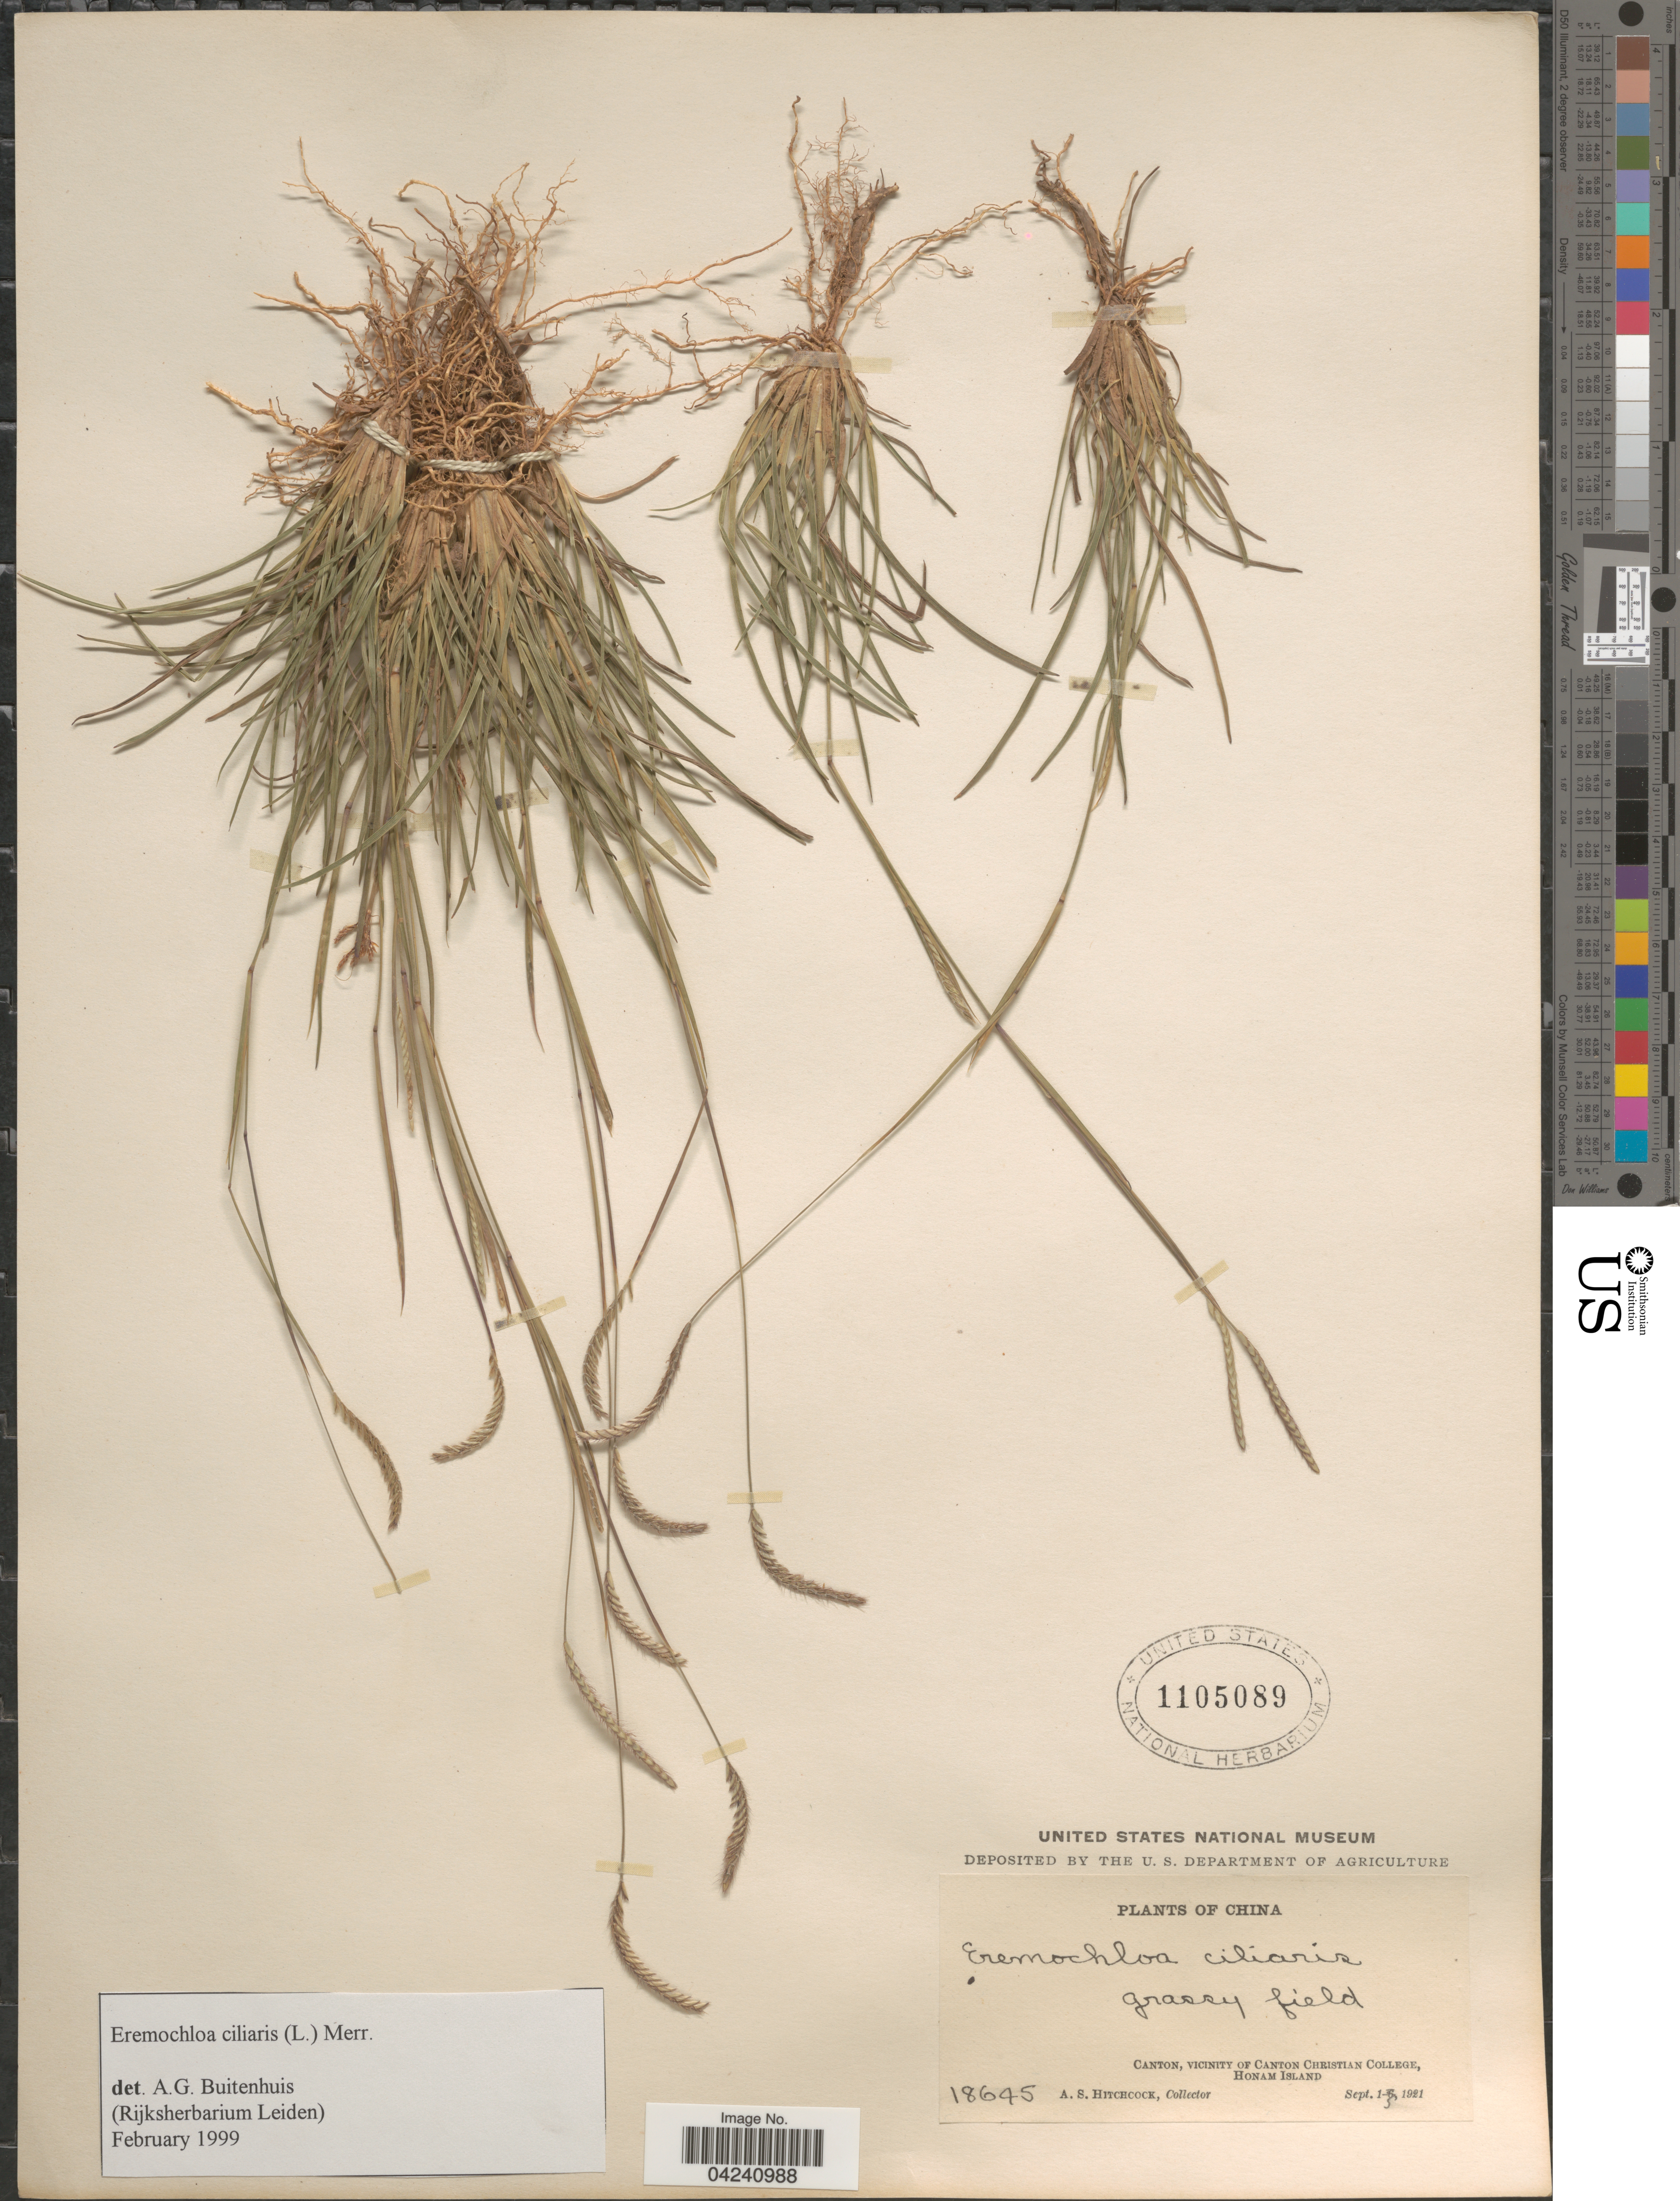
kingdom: Plantae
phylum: Tracheophyta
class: Liliopsida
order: Poales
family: Poaceae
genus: Eremochloa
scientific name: Eremochloa ciliaris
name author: (L.) Merr.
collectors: A. S. Hitchcock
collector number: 18645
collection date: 1921-09-01/1921-09-05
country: China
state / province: Henan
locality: Canton, vicinity of Canton Christian College, Honam Island.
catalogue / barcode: US 1105089